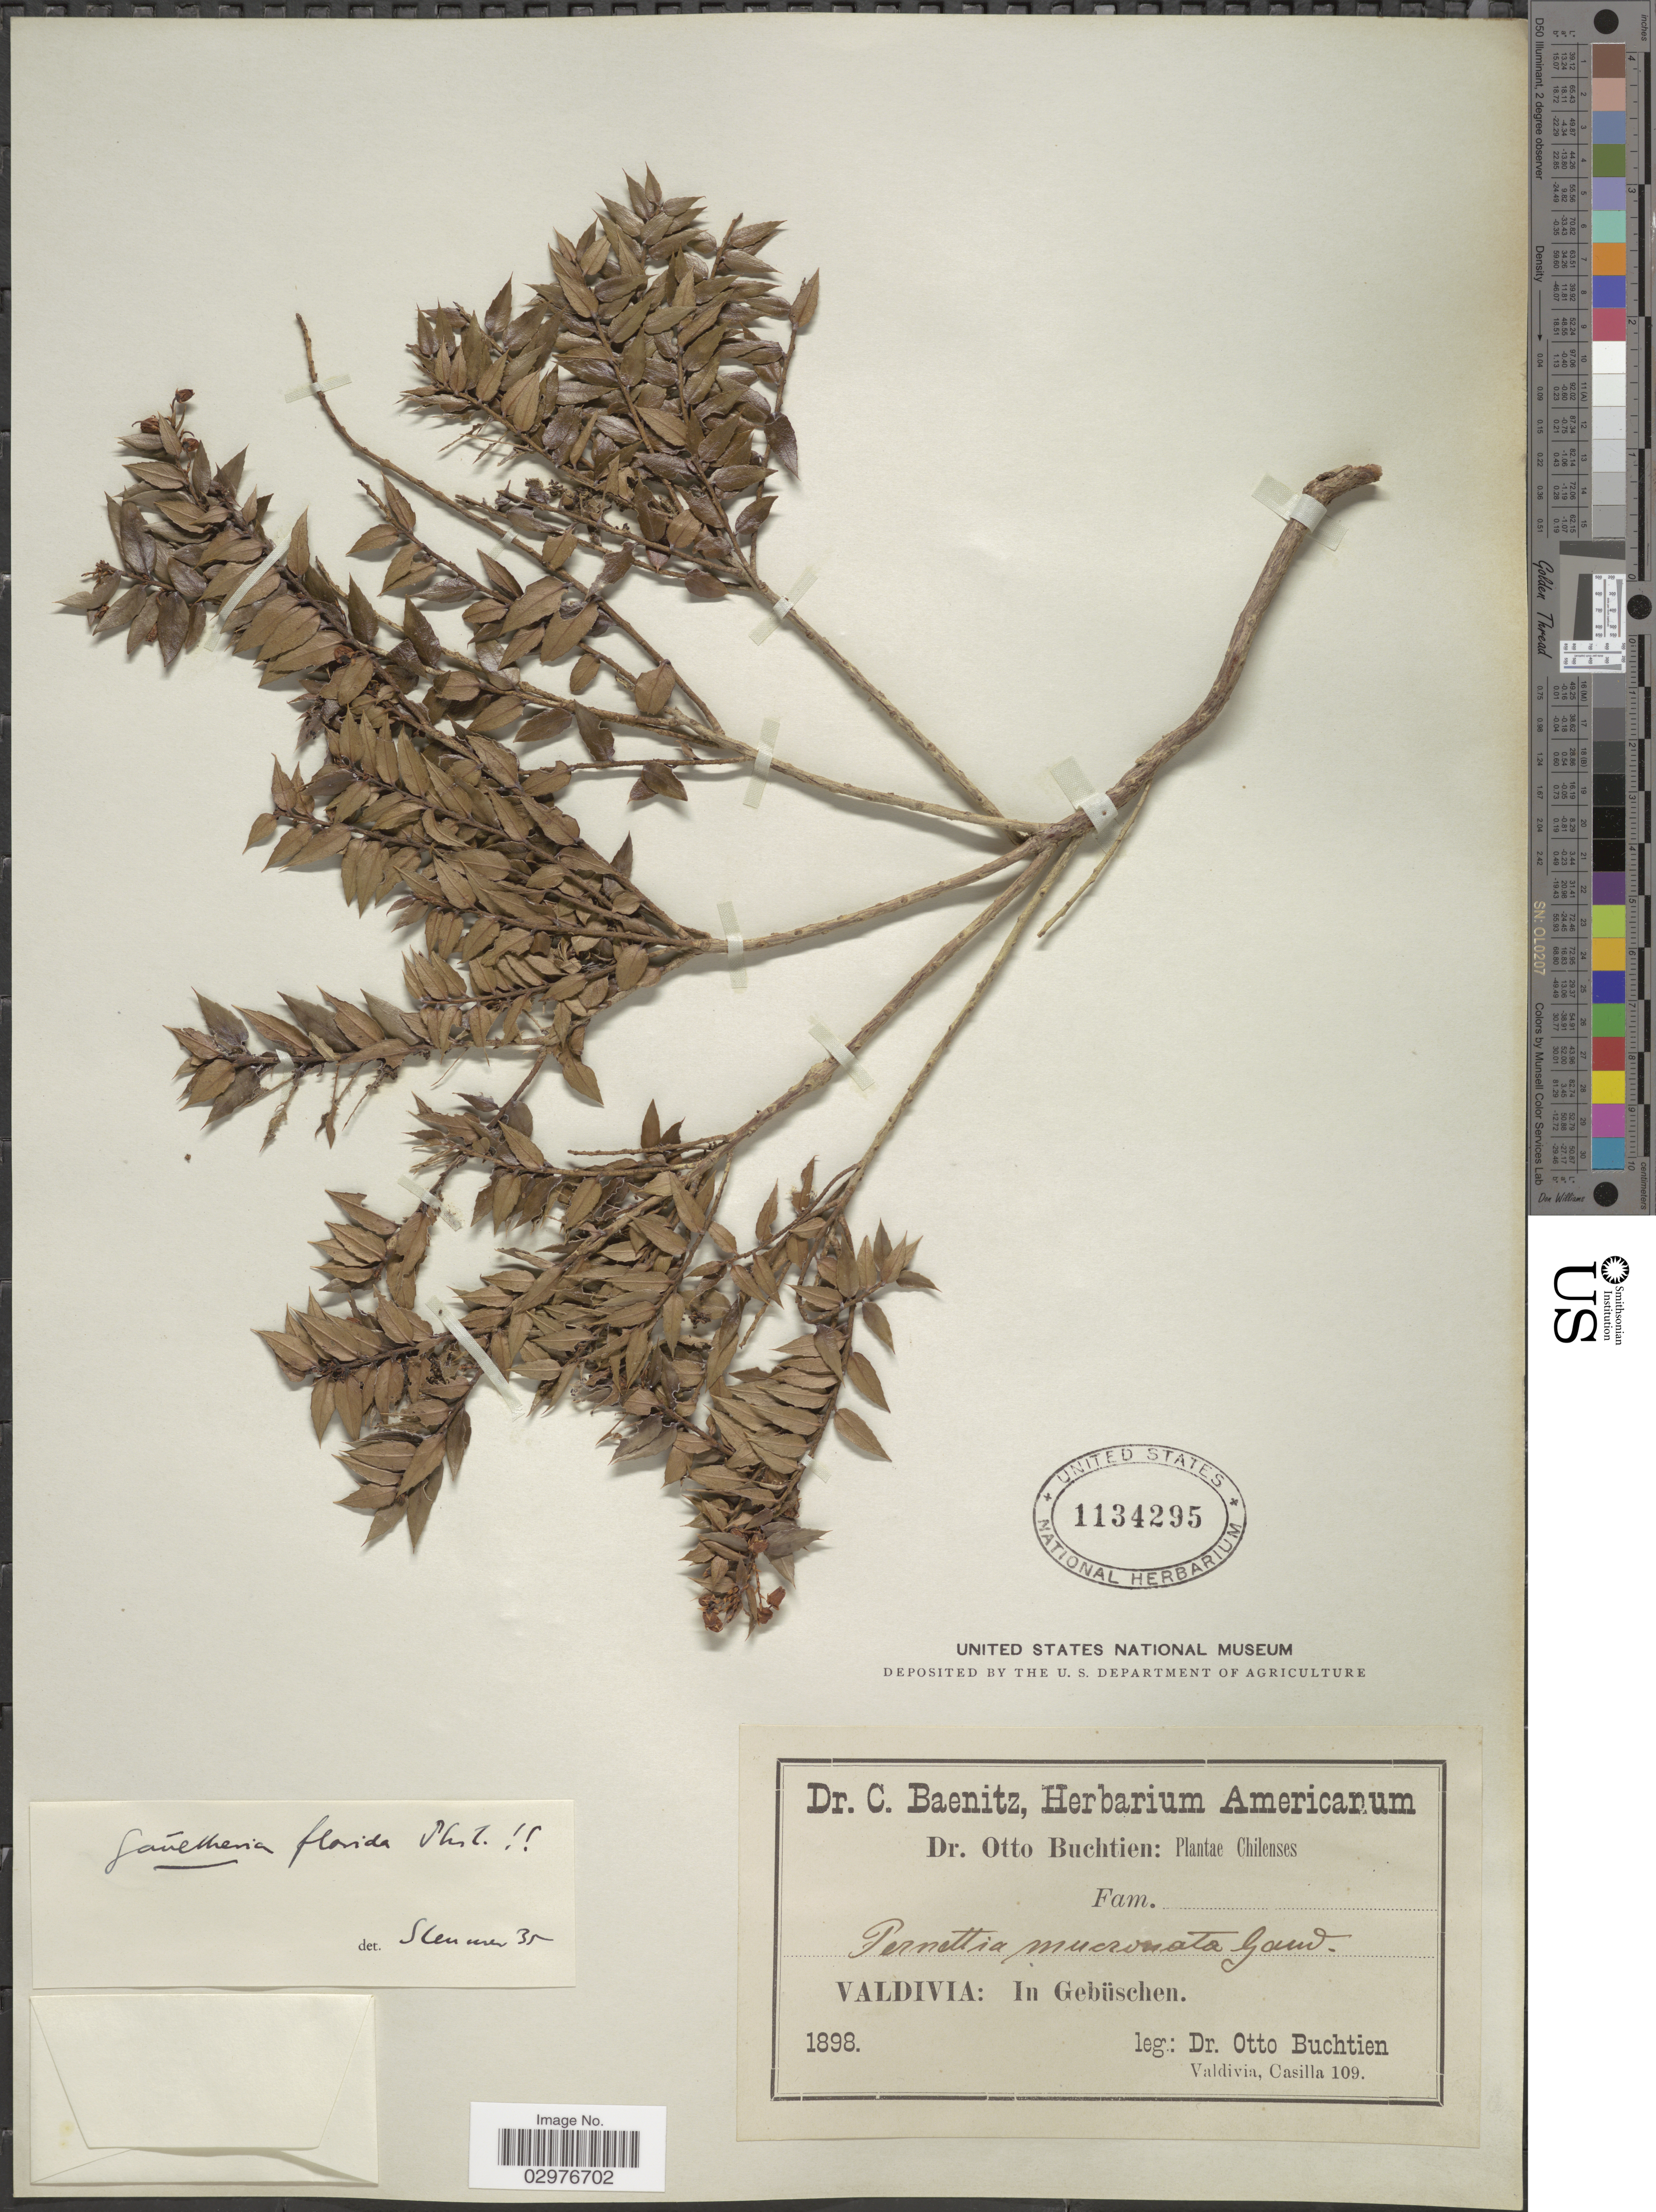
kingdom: Plantae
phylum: Tracheophyta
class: Magnoliopsida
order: Ericales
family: Ericaceae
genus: Gaultheria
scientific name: Gaultheria phillyreifolia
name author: (Pers.) Sleumer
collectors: O. Buchtien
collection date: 1898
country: Chile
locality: Valdivia: In Gebüschen.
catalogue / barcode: US 1134295